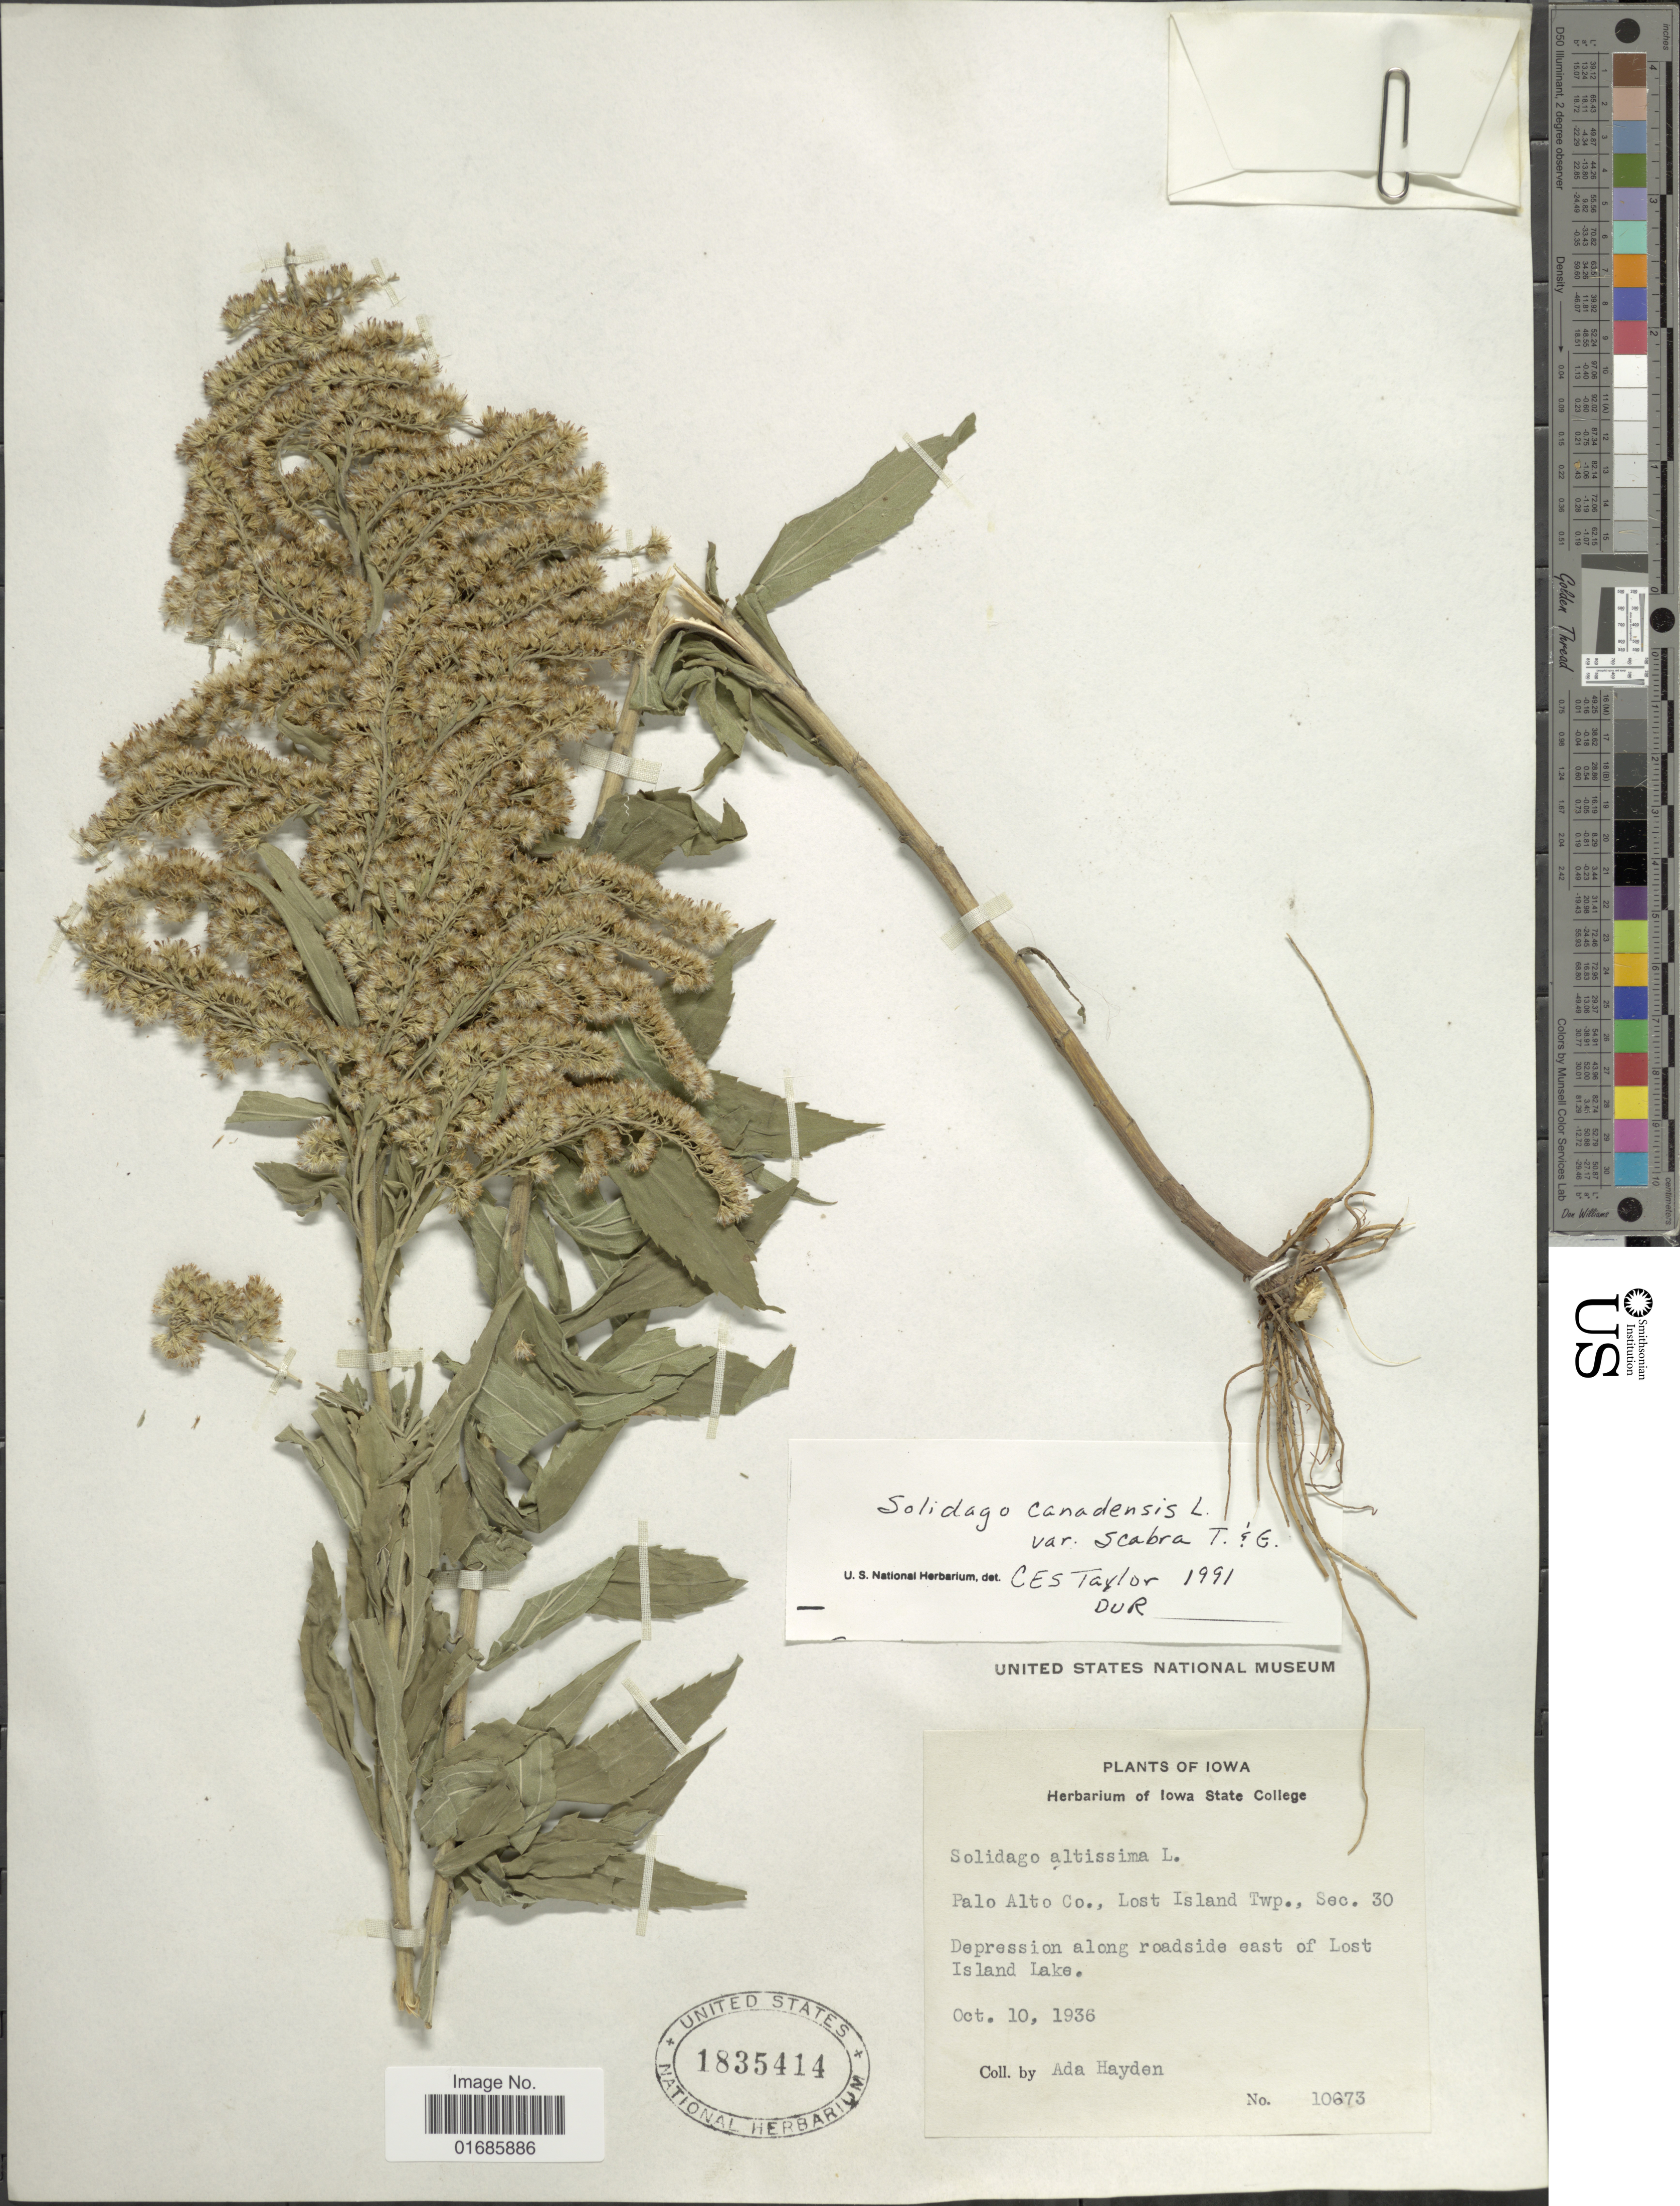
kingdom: Plantae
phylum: Tracheophyta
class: Magnoliopsida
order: Asterales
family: Asteraceae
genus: Solidago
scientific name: Solidago canadensis var. scabra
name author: (Muhl. ex Willd.) Torr. & A. Gray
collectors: Ada Hayden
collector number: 10673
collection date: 1936-10-10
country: United States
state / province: Iowa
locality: Palo Alto Co., Lost Island Twp., Sec. 30, east of Lost Island Lake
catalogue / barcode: US 1835414